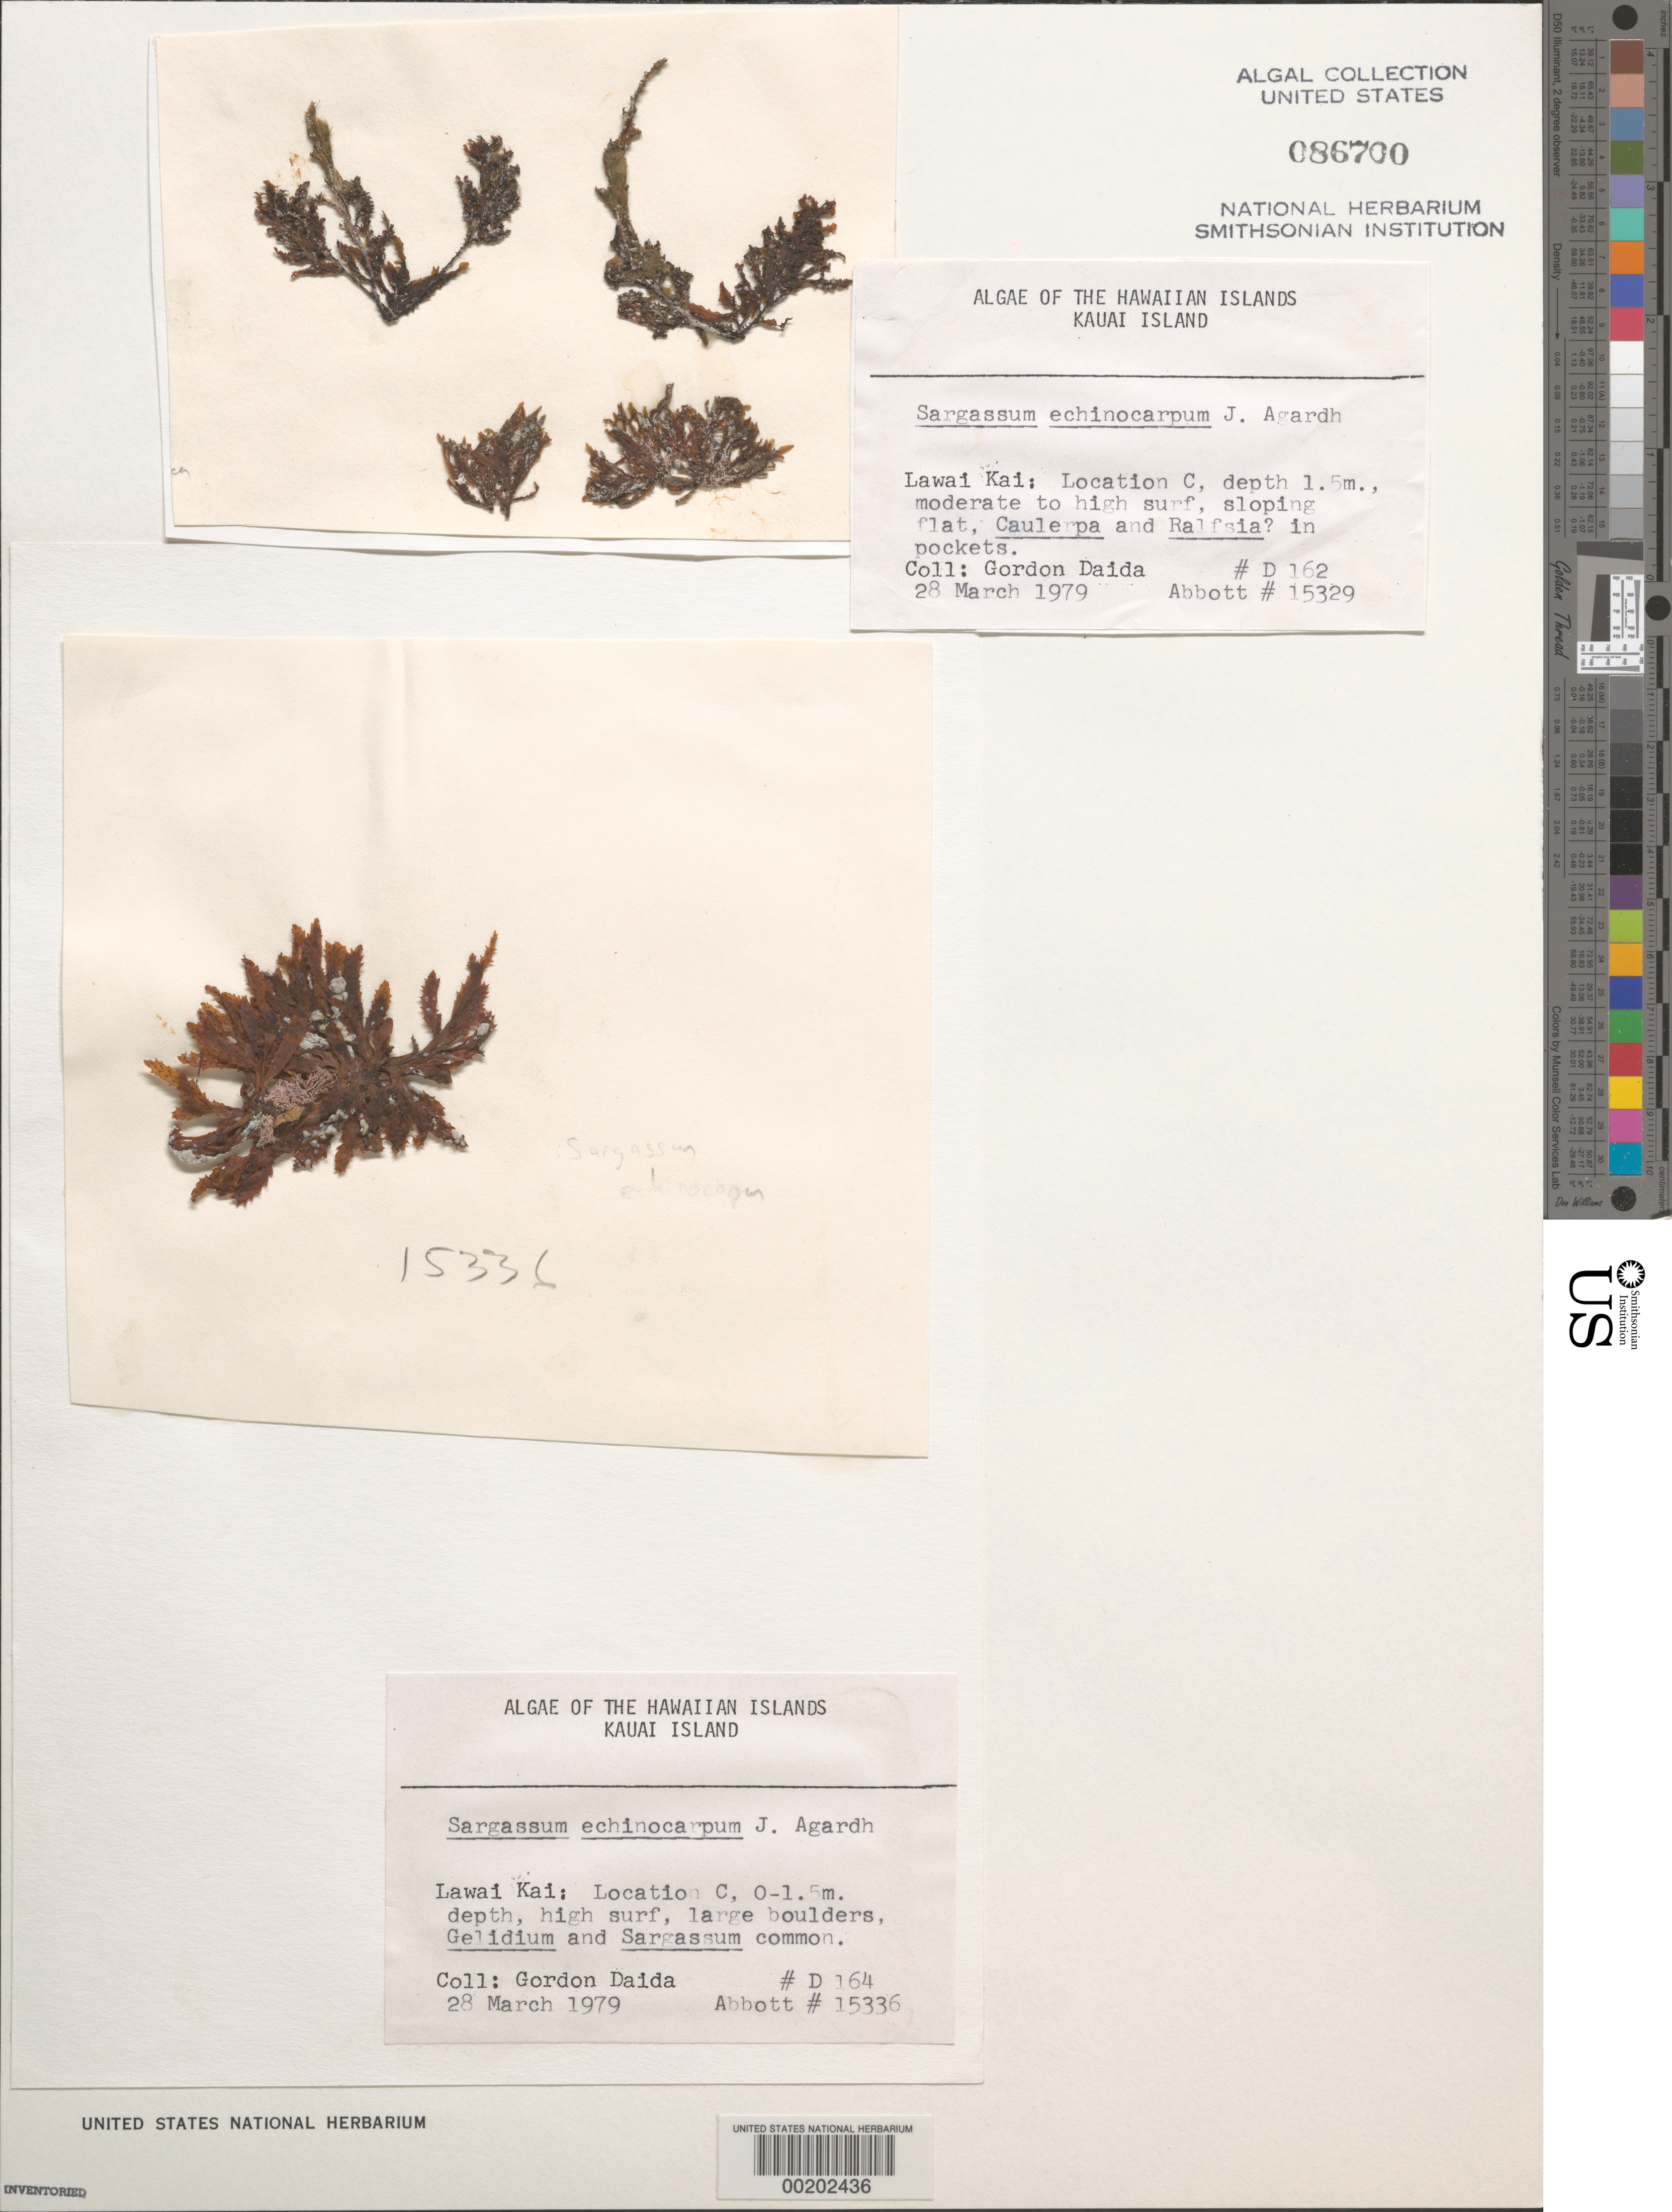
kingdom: Chromista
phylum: Ochrophyta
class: Phaeophyceae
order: Fucales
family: Sargassaceae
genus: Sargassum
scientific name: Sargassum aquifolium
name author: (Turner) C. Agardh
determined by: Algae name updating Project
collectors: G. Daida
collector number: D162 & IAA 15329 & D164 & IAA 15336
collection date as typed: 28 Mar 1979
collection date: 1979-03-28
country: United States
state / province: Hawaii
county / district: Kauai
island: Kaua'i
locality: Lawai Kai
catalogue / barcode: US 86700